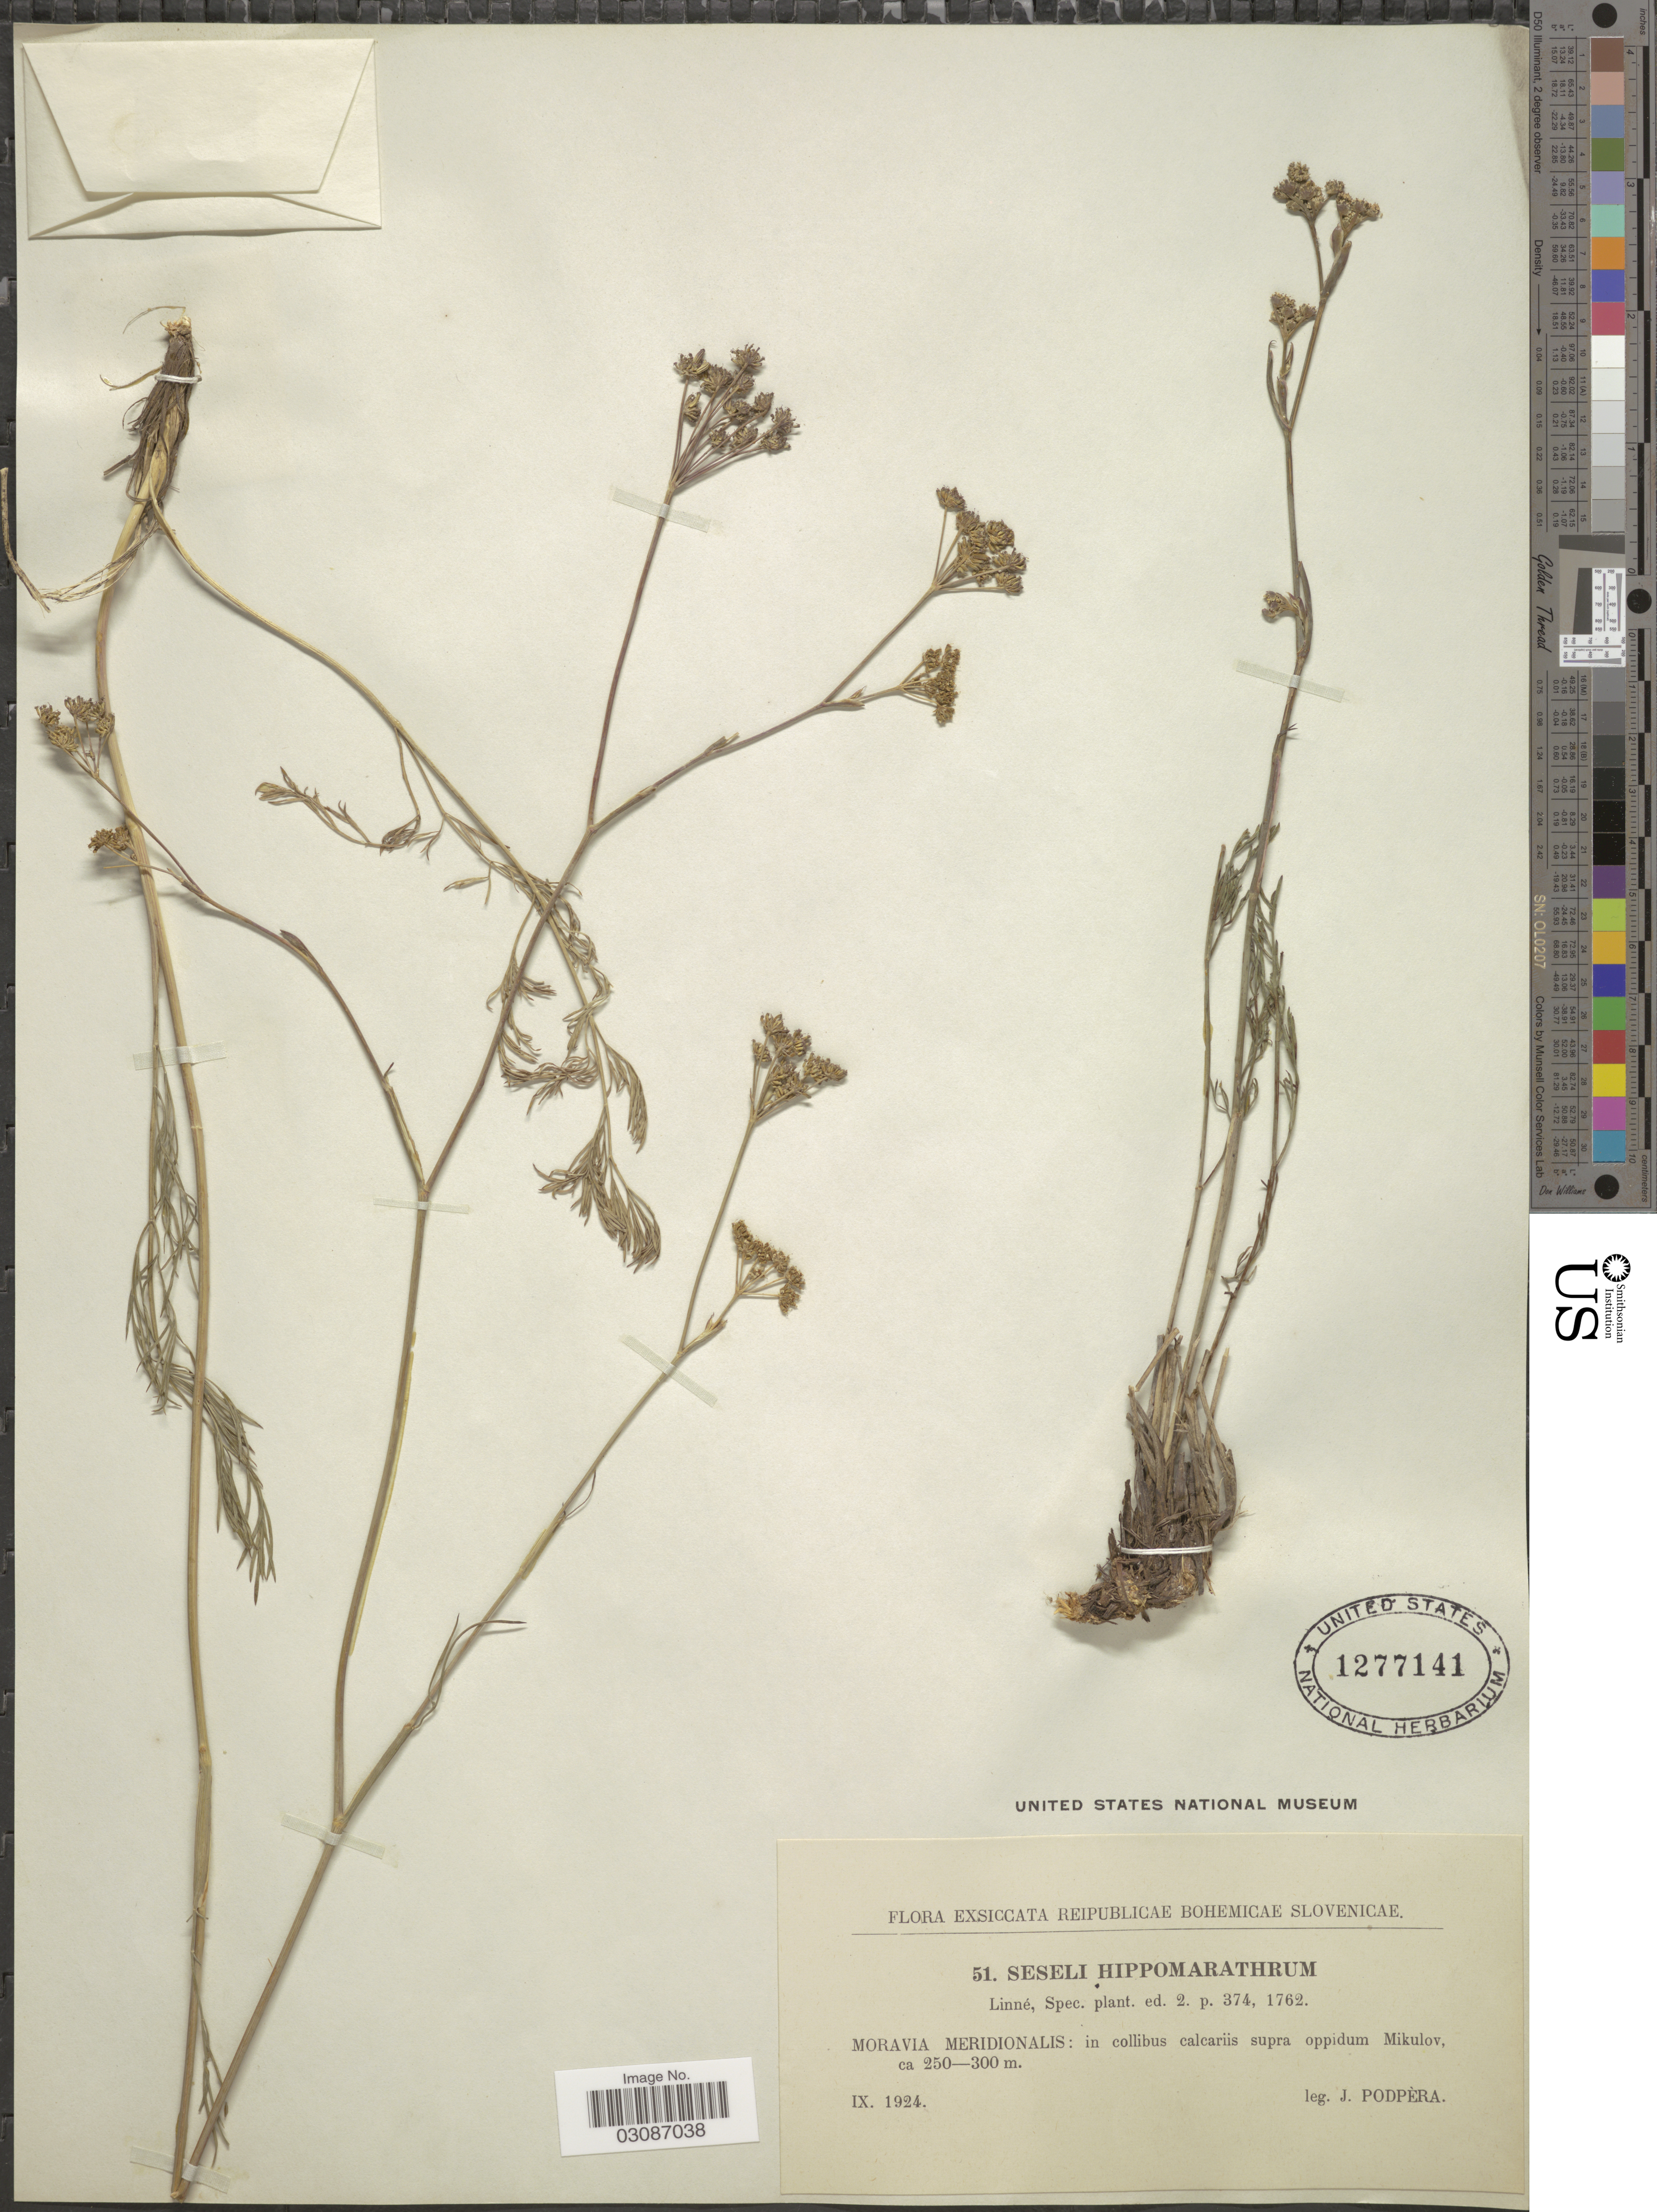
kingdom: Plantae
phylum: Tracheophyta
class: Magnoliopsida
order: Apiales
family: Apiaceae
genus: Seseli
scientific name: Seseli hippomarathrum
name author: Jacq.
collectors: J. Podpera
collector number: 51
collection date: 1924-09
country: Czechia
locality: Moravia Meridionalis: in collibus calcariis supra oppidum Mikulov.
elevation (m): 250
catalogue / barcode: US 1277141